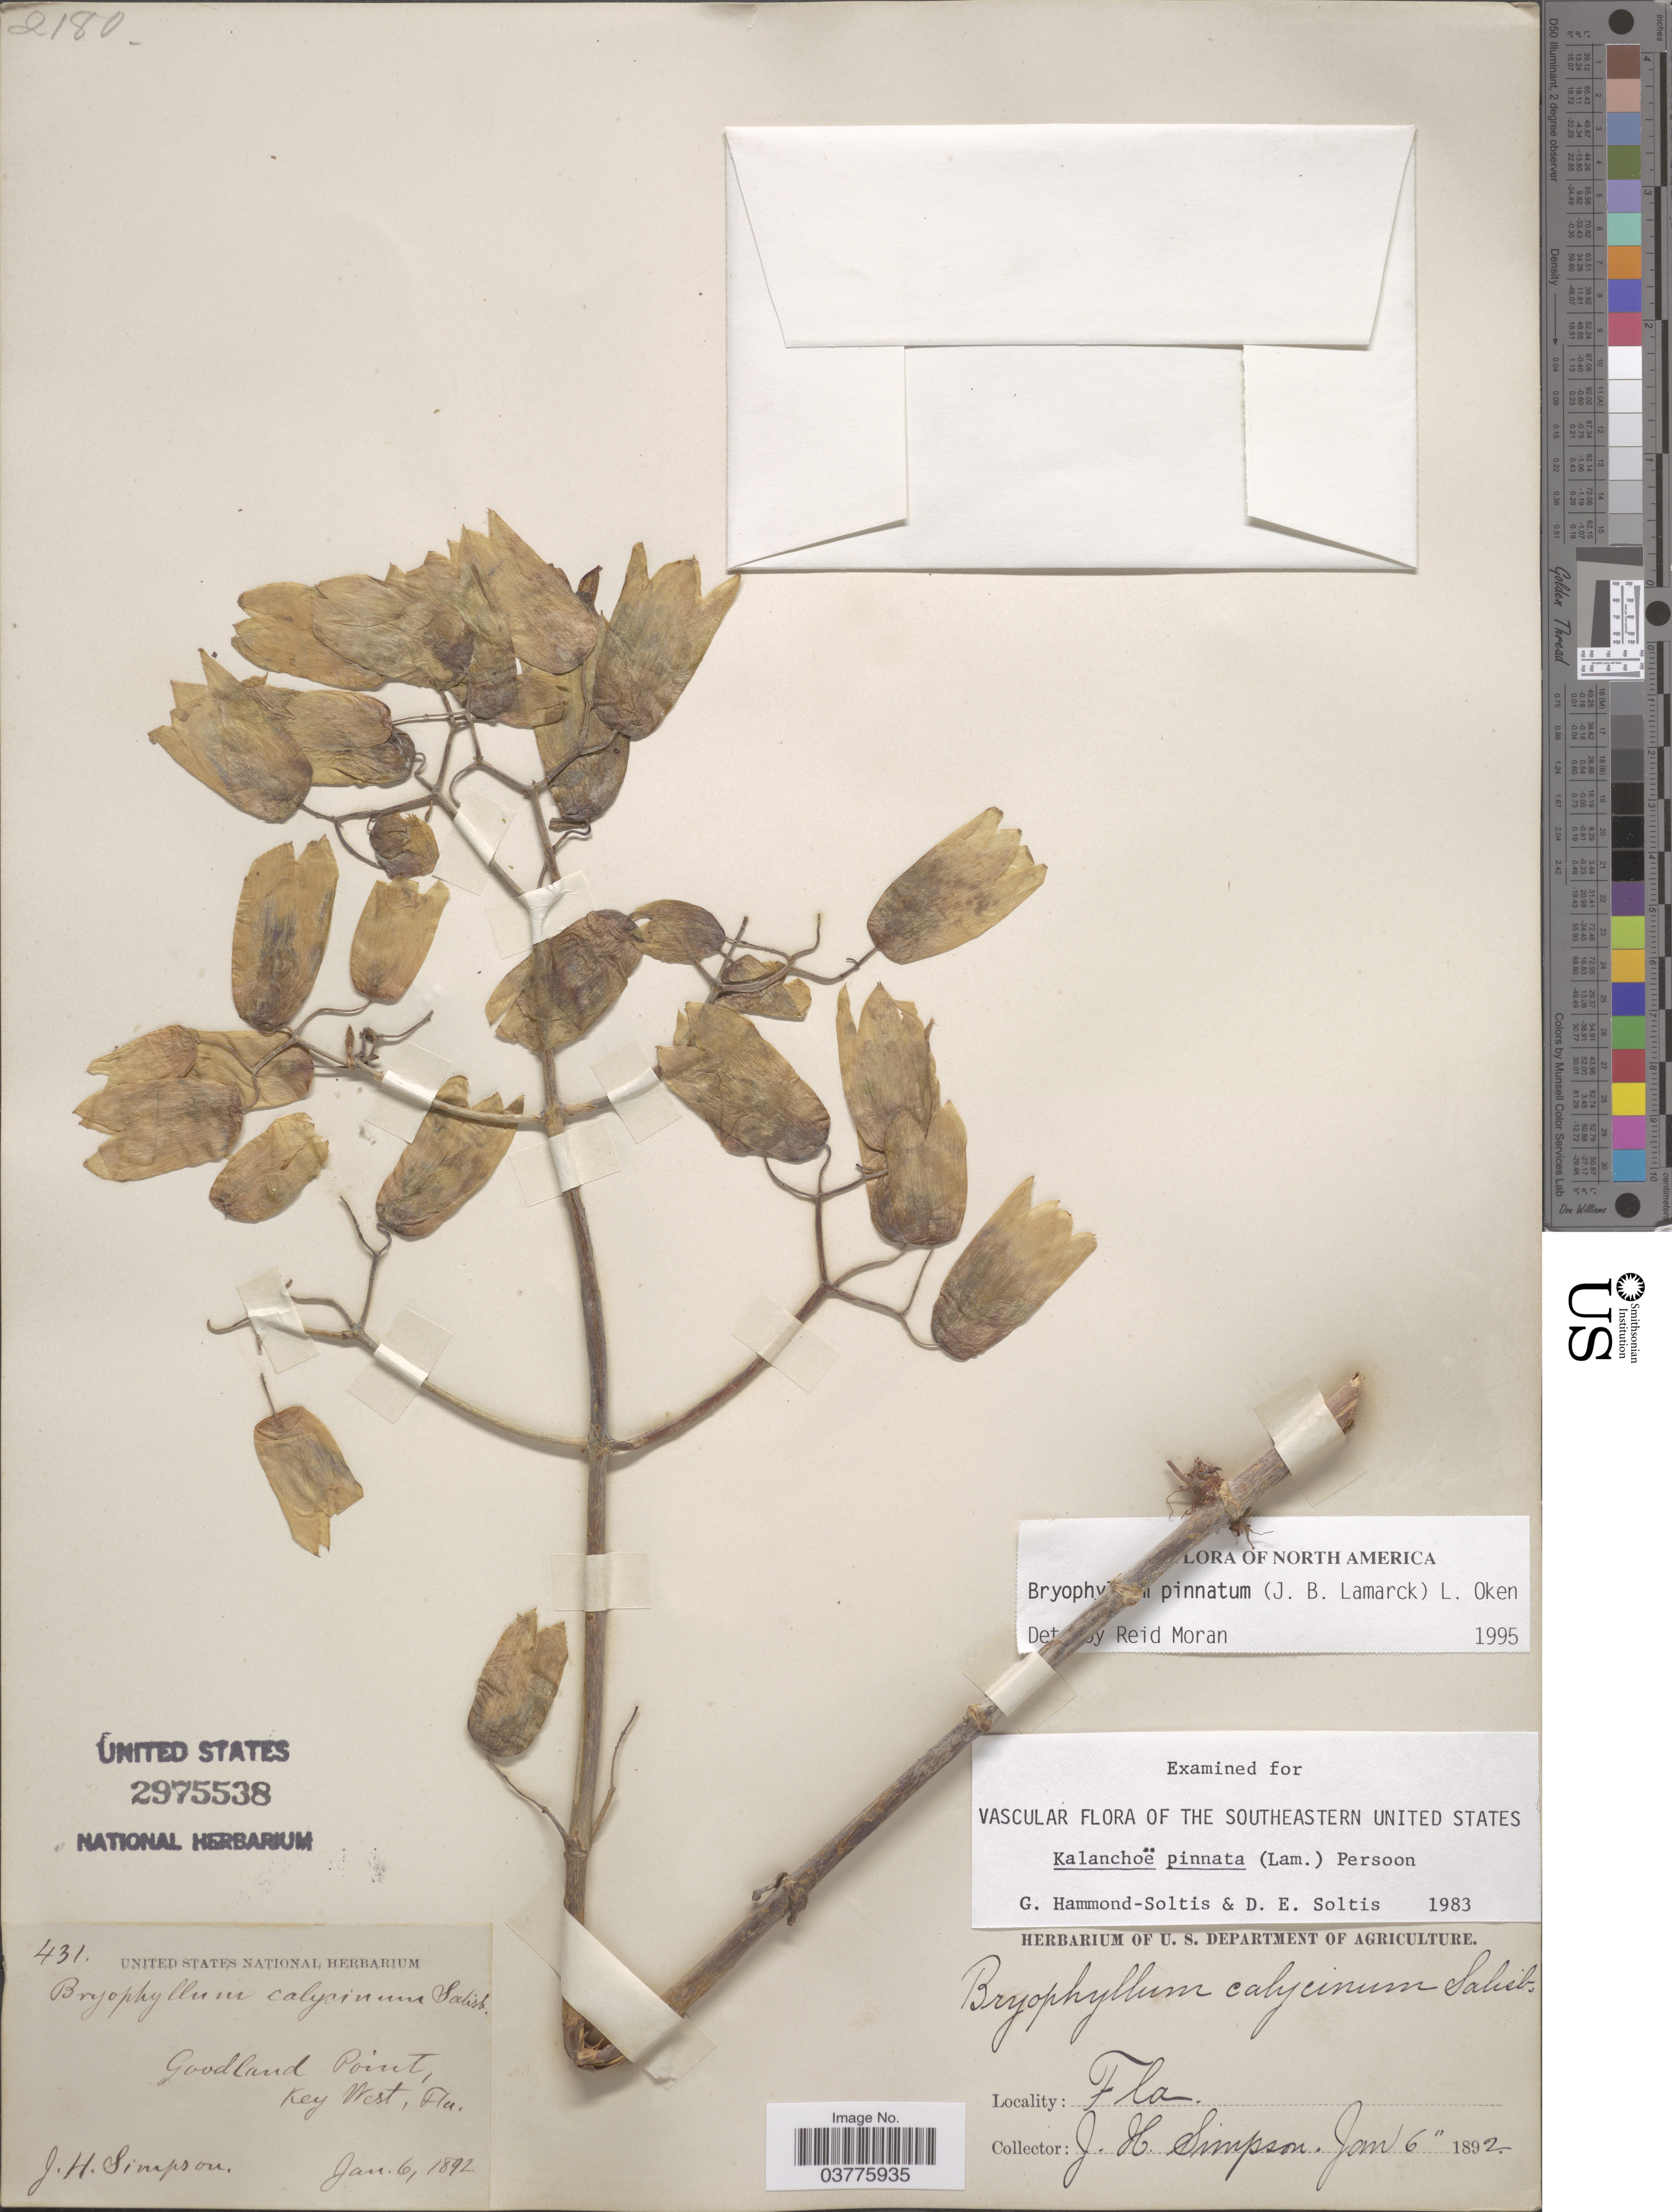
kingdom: Plantae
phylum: Tracheophyta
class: Magnoliopsida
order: Saxifragales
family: Crassulaceae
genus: Kalanchoe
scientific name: Kalanchoe pinnata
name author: (Lam.) Pers.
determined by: Strong, Mark T., (BOT), Smithsonian Institution - National Museum of Natural History (UNITED STATES)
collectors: J. H. Simpson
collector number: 431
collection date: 1892-01-06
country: United States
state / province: Florida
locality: Goodland Point, Key West.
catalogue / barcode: US 2975538